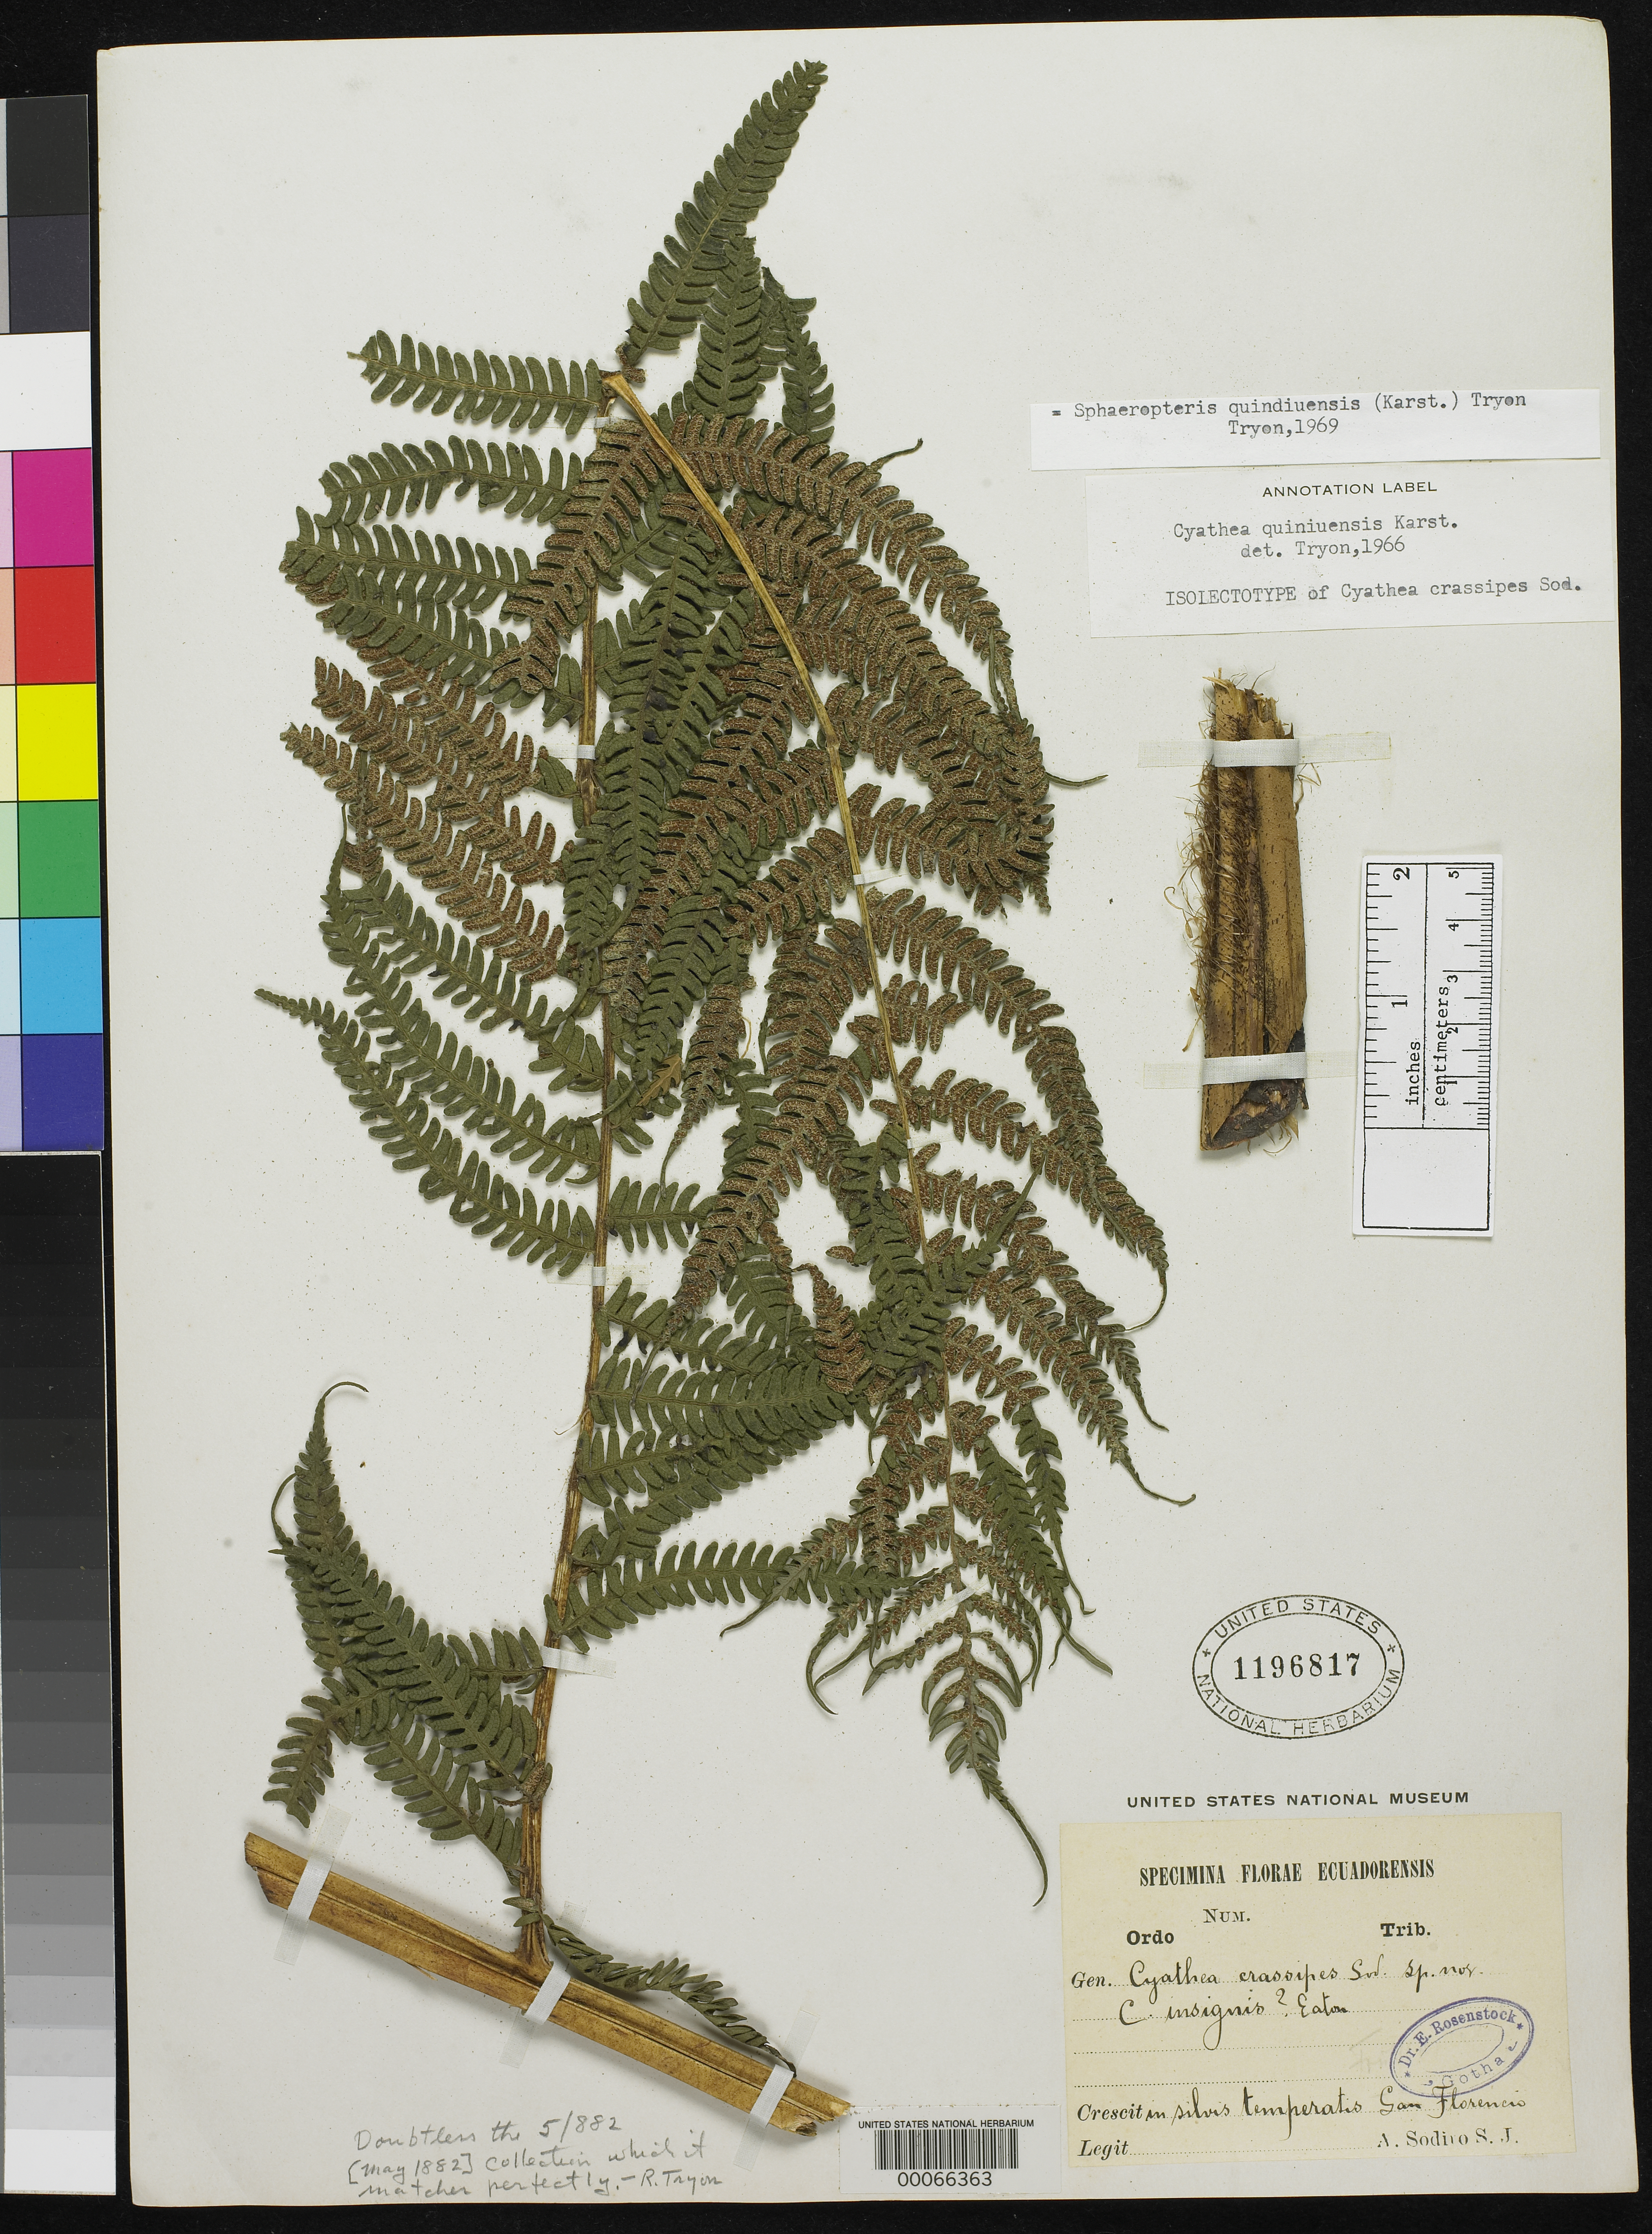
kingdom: Plantae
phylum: Tracheophyta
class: Polypodiopsida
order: Cyatheales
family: Cyatheaceae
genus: Cyathea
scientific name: Cyathea crassipes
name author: Sodiro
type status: Isolectotype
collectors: L. Sodiro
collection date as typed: May 1882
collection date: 1882-05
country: Ecuador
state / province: Pichincha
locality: San Florencio.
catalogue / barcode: US 1196817